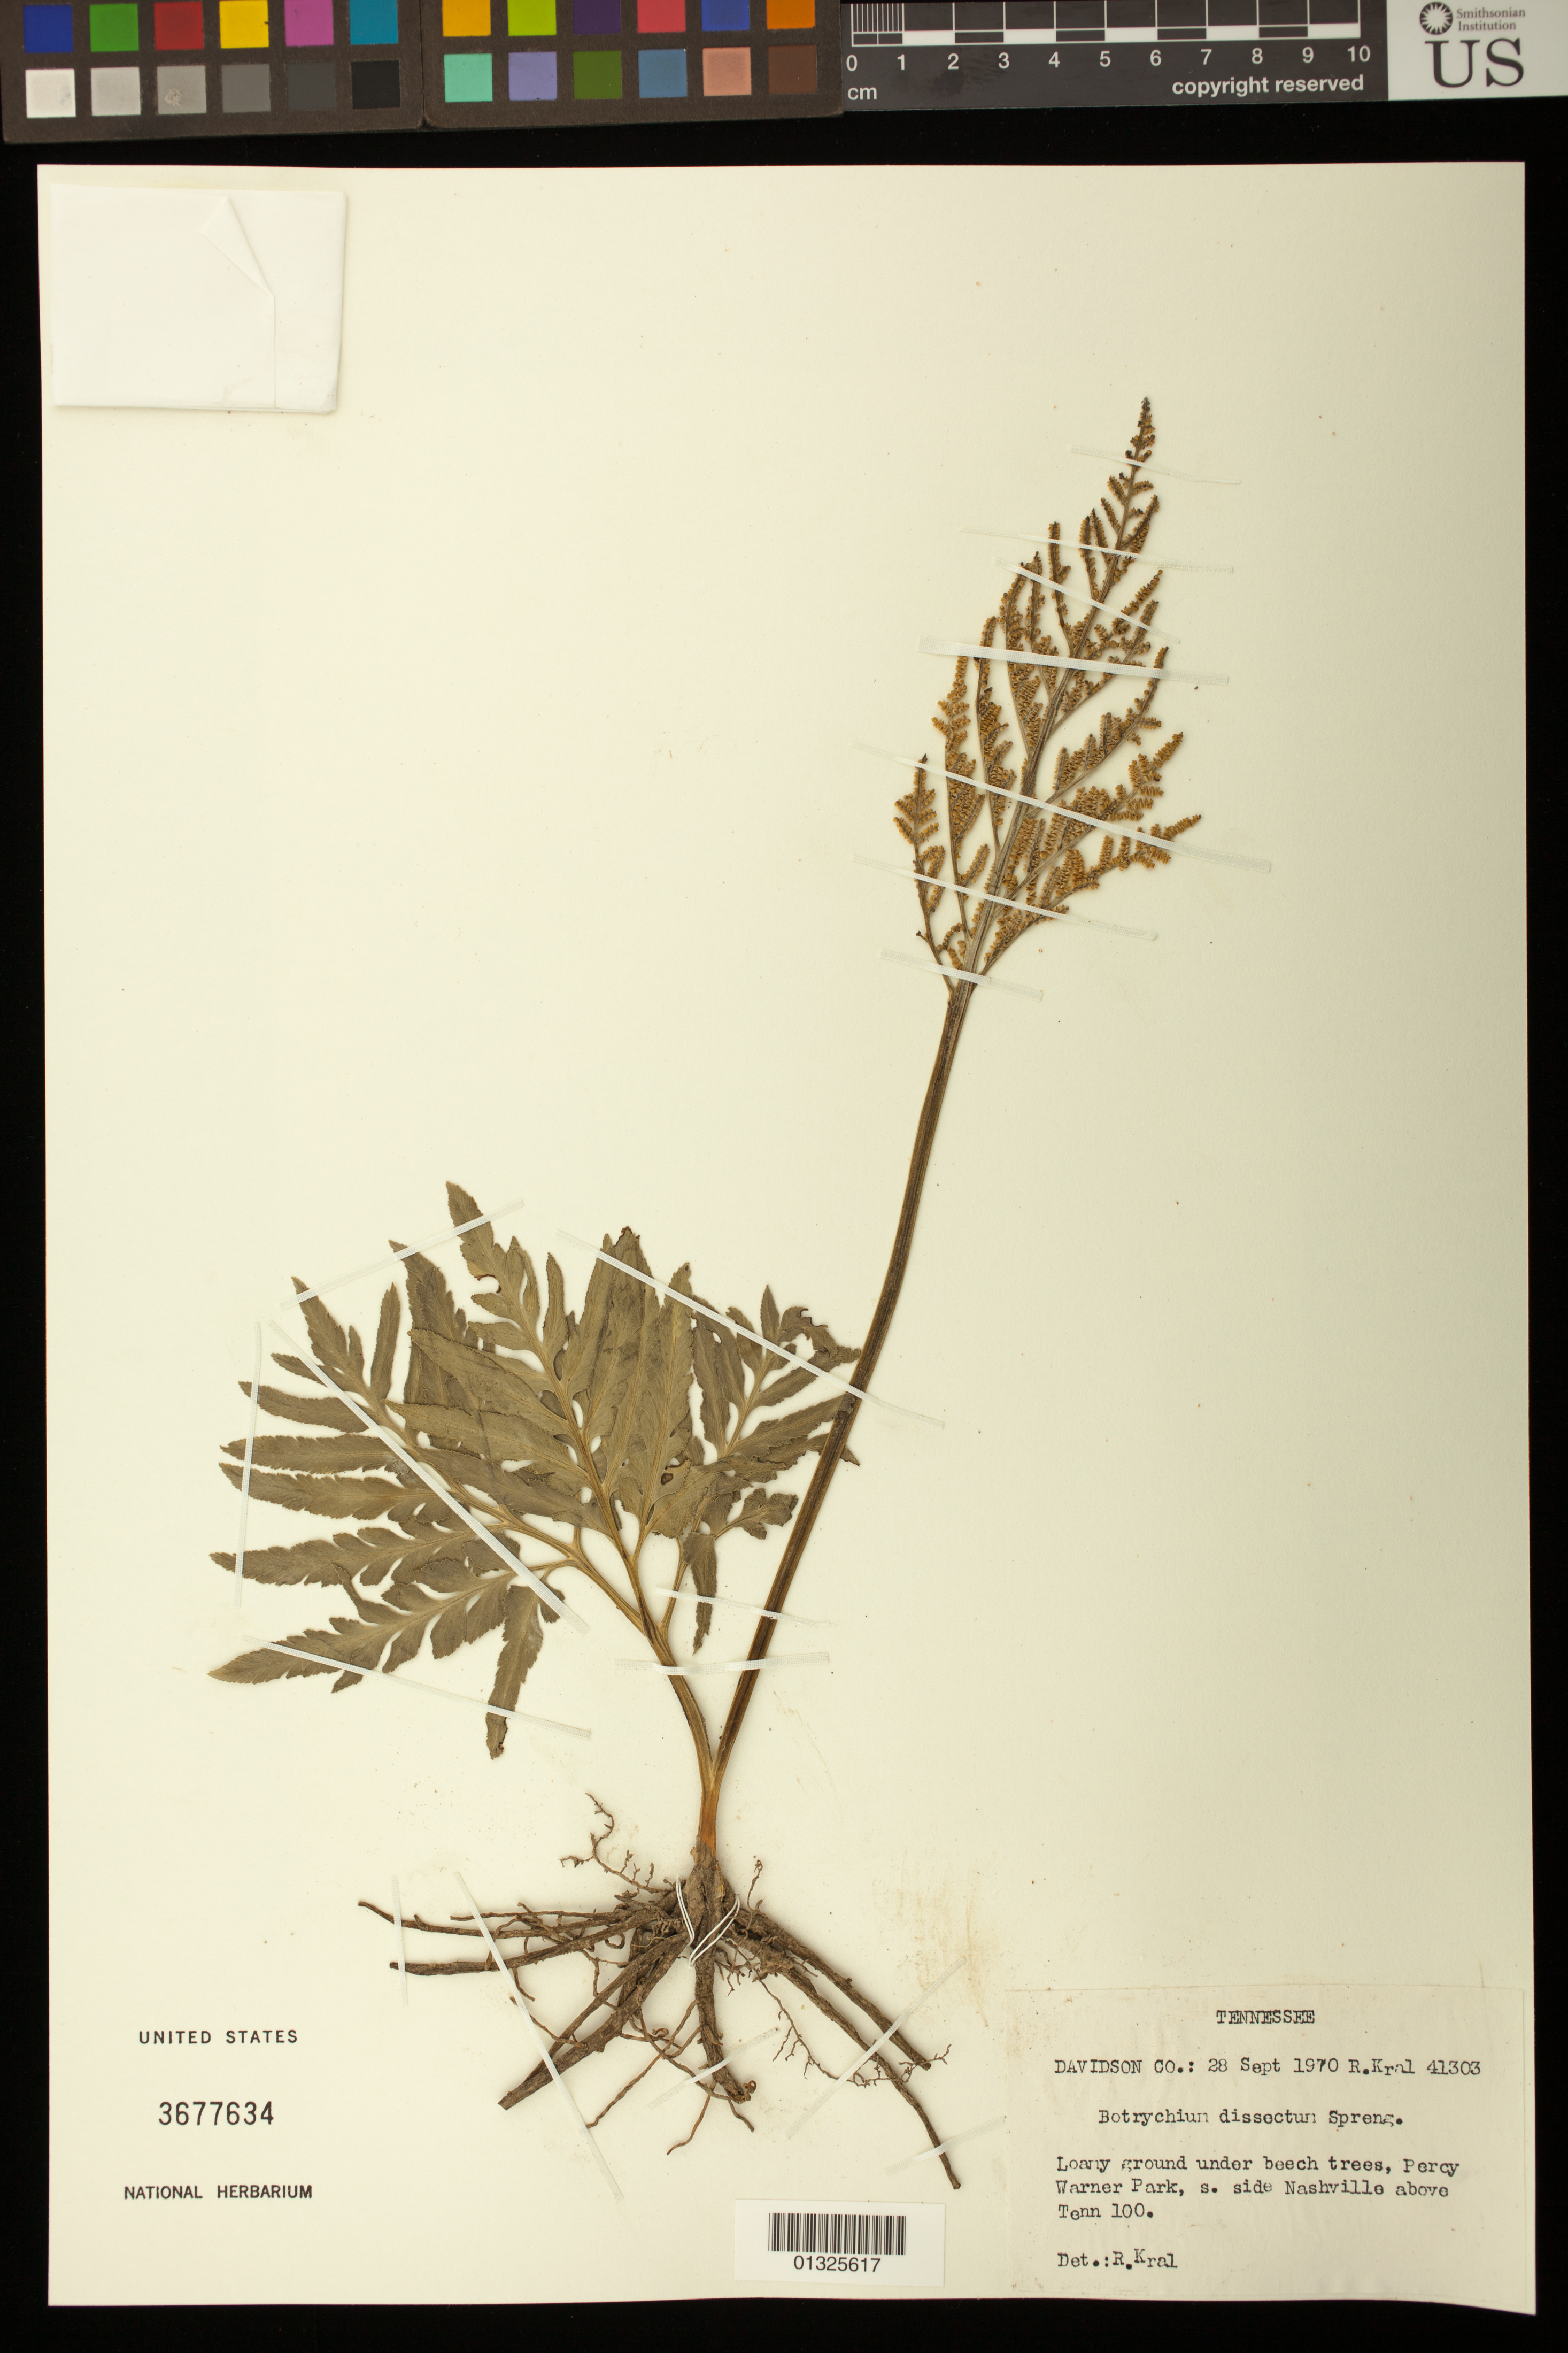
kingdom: Plantae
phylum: Tracheophyta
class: Polypodiopsida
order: Ophioglossales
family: Ophioglossaceae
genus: Botrychium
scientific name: Botrychium dissectum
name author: Spreng.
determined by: Kral, Robert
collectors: R. Kral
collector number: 41303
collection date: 1970-09-28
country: United States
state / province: Tennessee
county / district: Davidson County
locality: Percy Warner Park, s. side Nashville above Tenn 100,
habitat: Loamy ground under bech trees.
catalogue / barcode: US 3677634